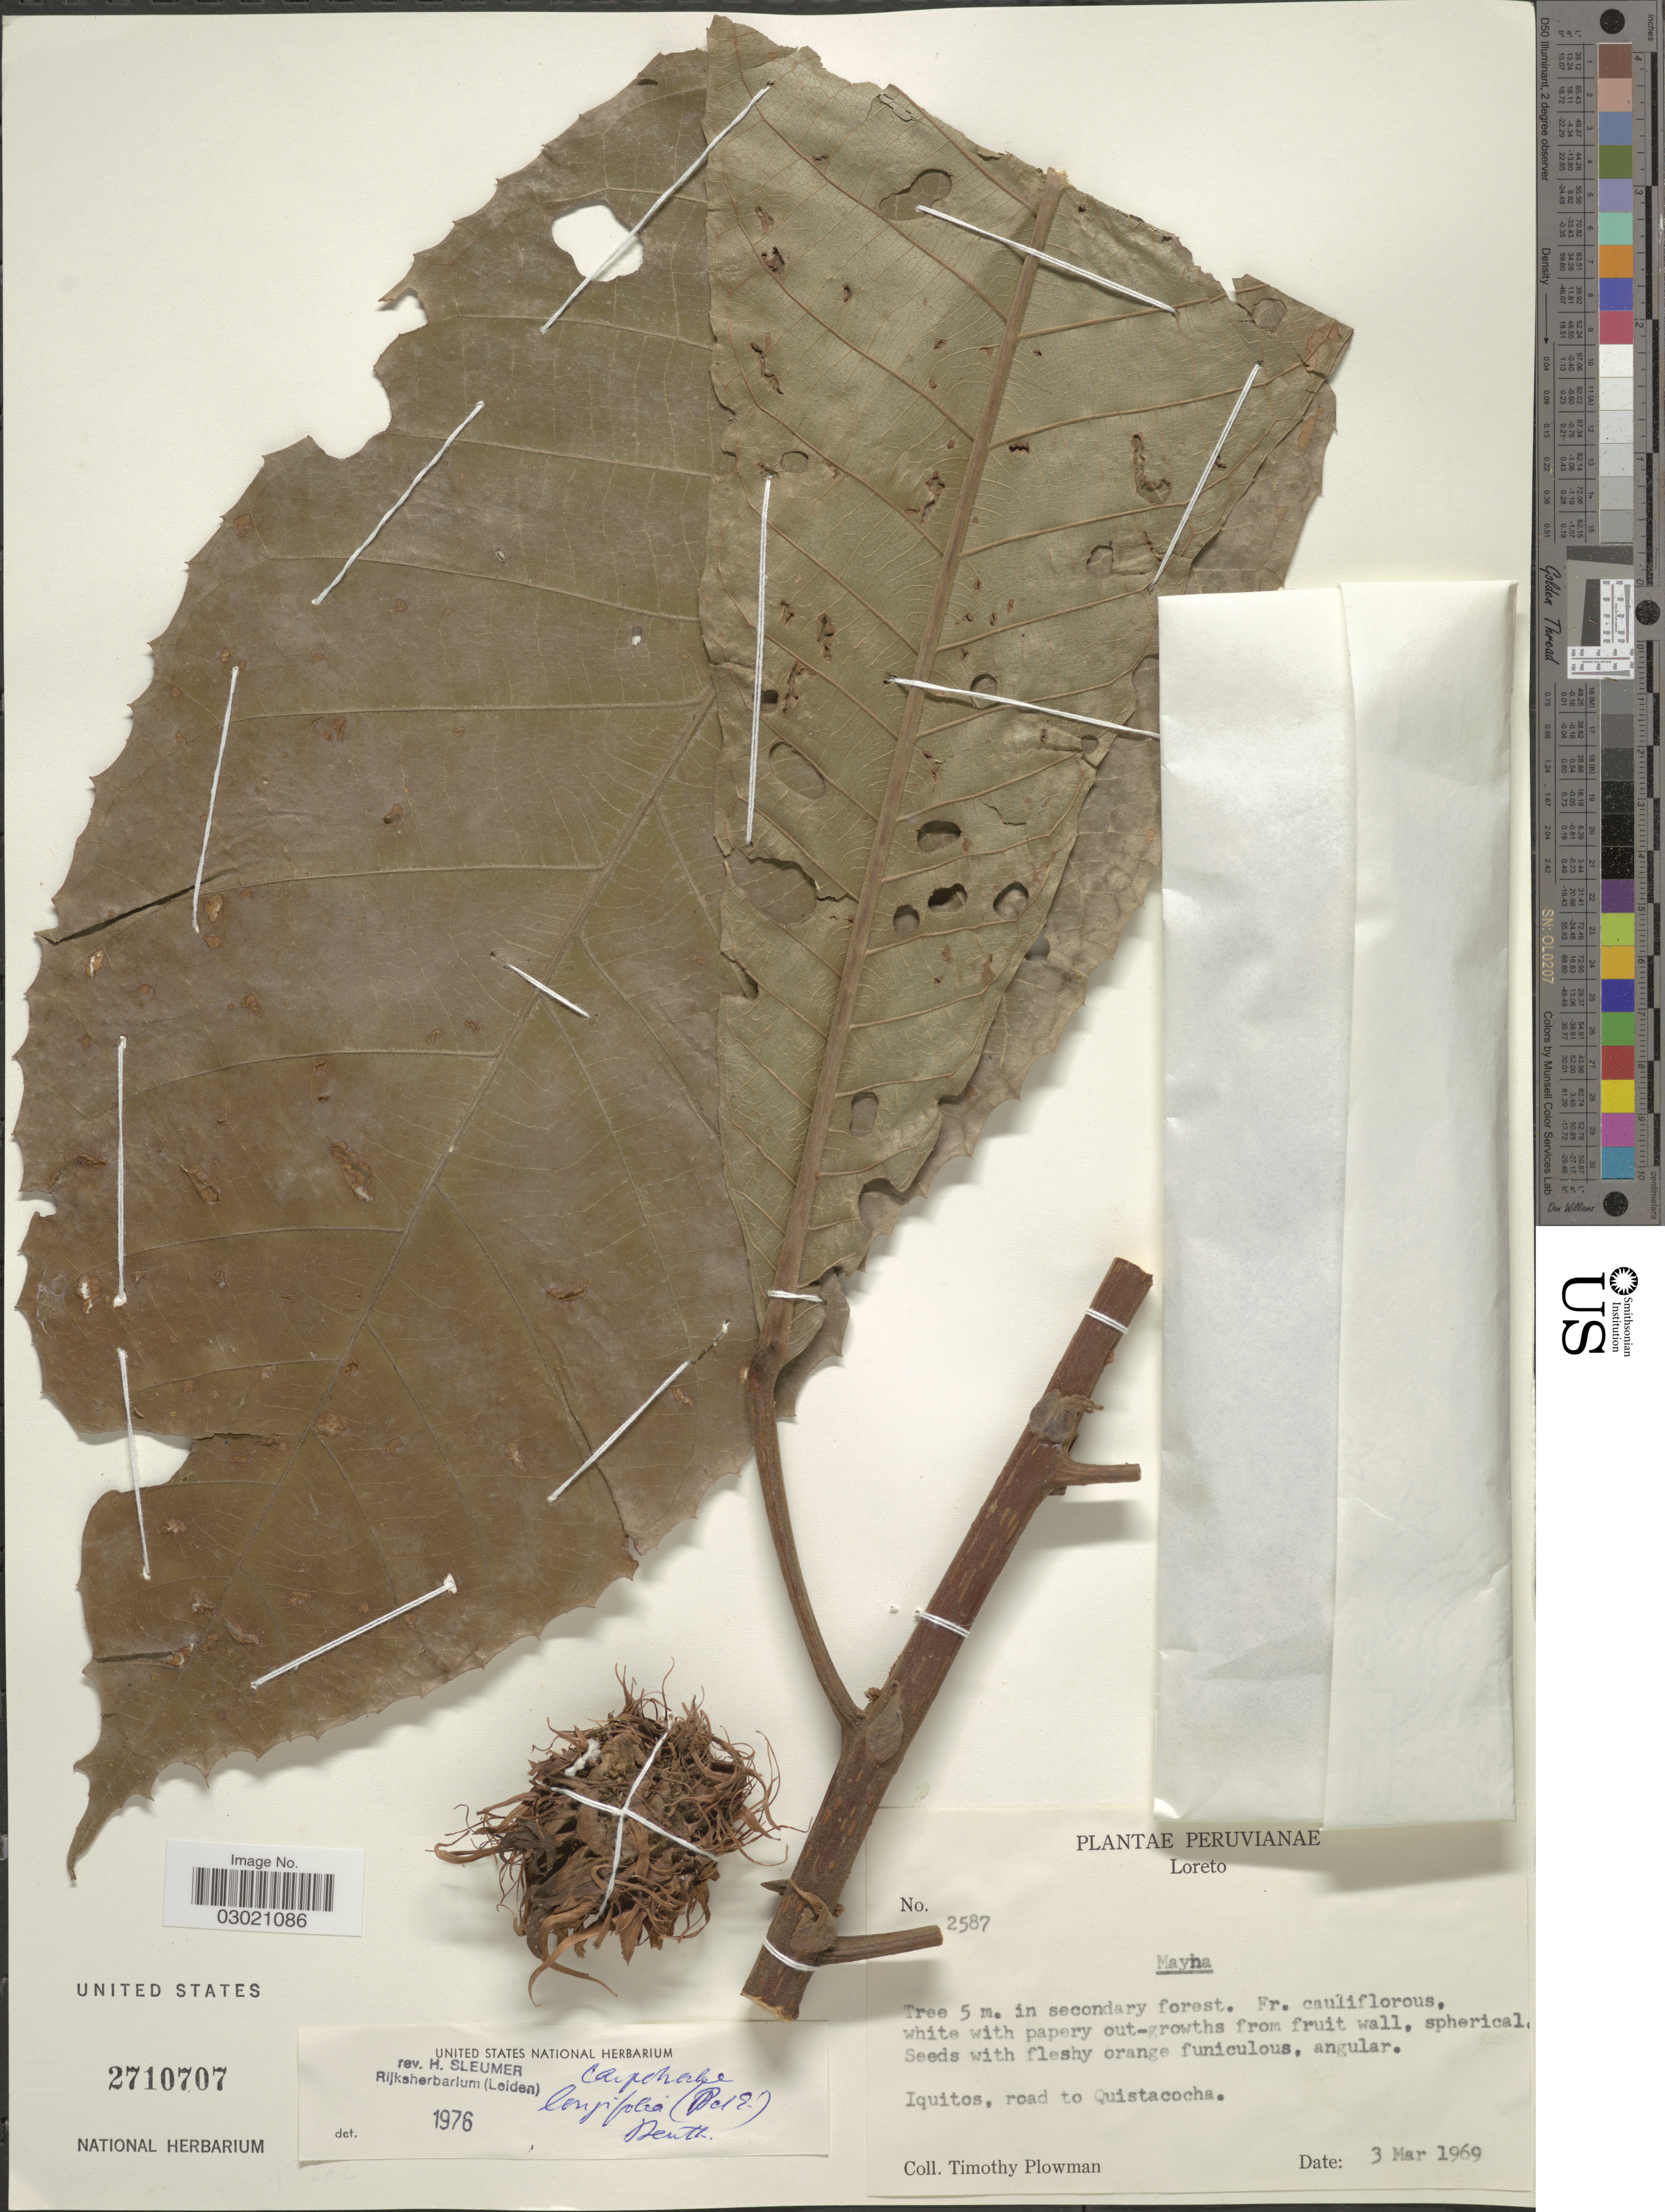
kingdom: Plantae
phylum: Tracheophyta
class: Magnoliopsida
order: Malpighiales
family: Achariaceae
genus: Carpotroche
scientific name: Carpotroche longifolia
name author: (Poepp.) Benth.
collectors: T. Plowman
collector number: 2587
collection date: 1969-03-03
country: Peru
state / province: Loreto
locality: Iquitos, road to Quistacocha.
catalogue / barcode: US 2710707